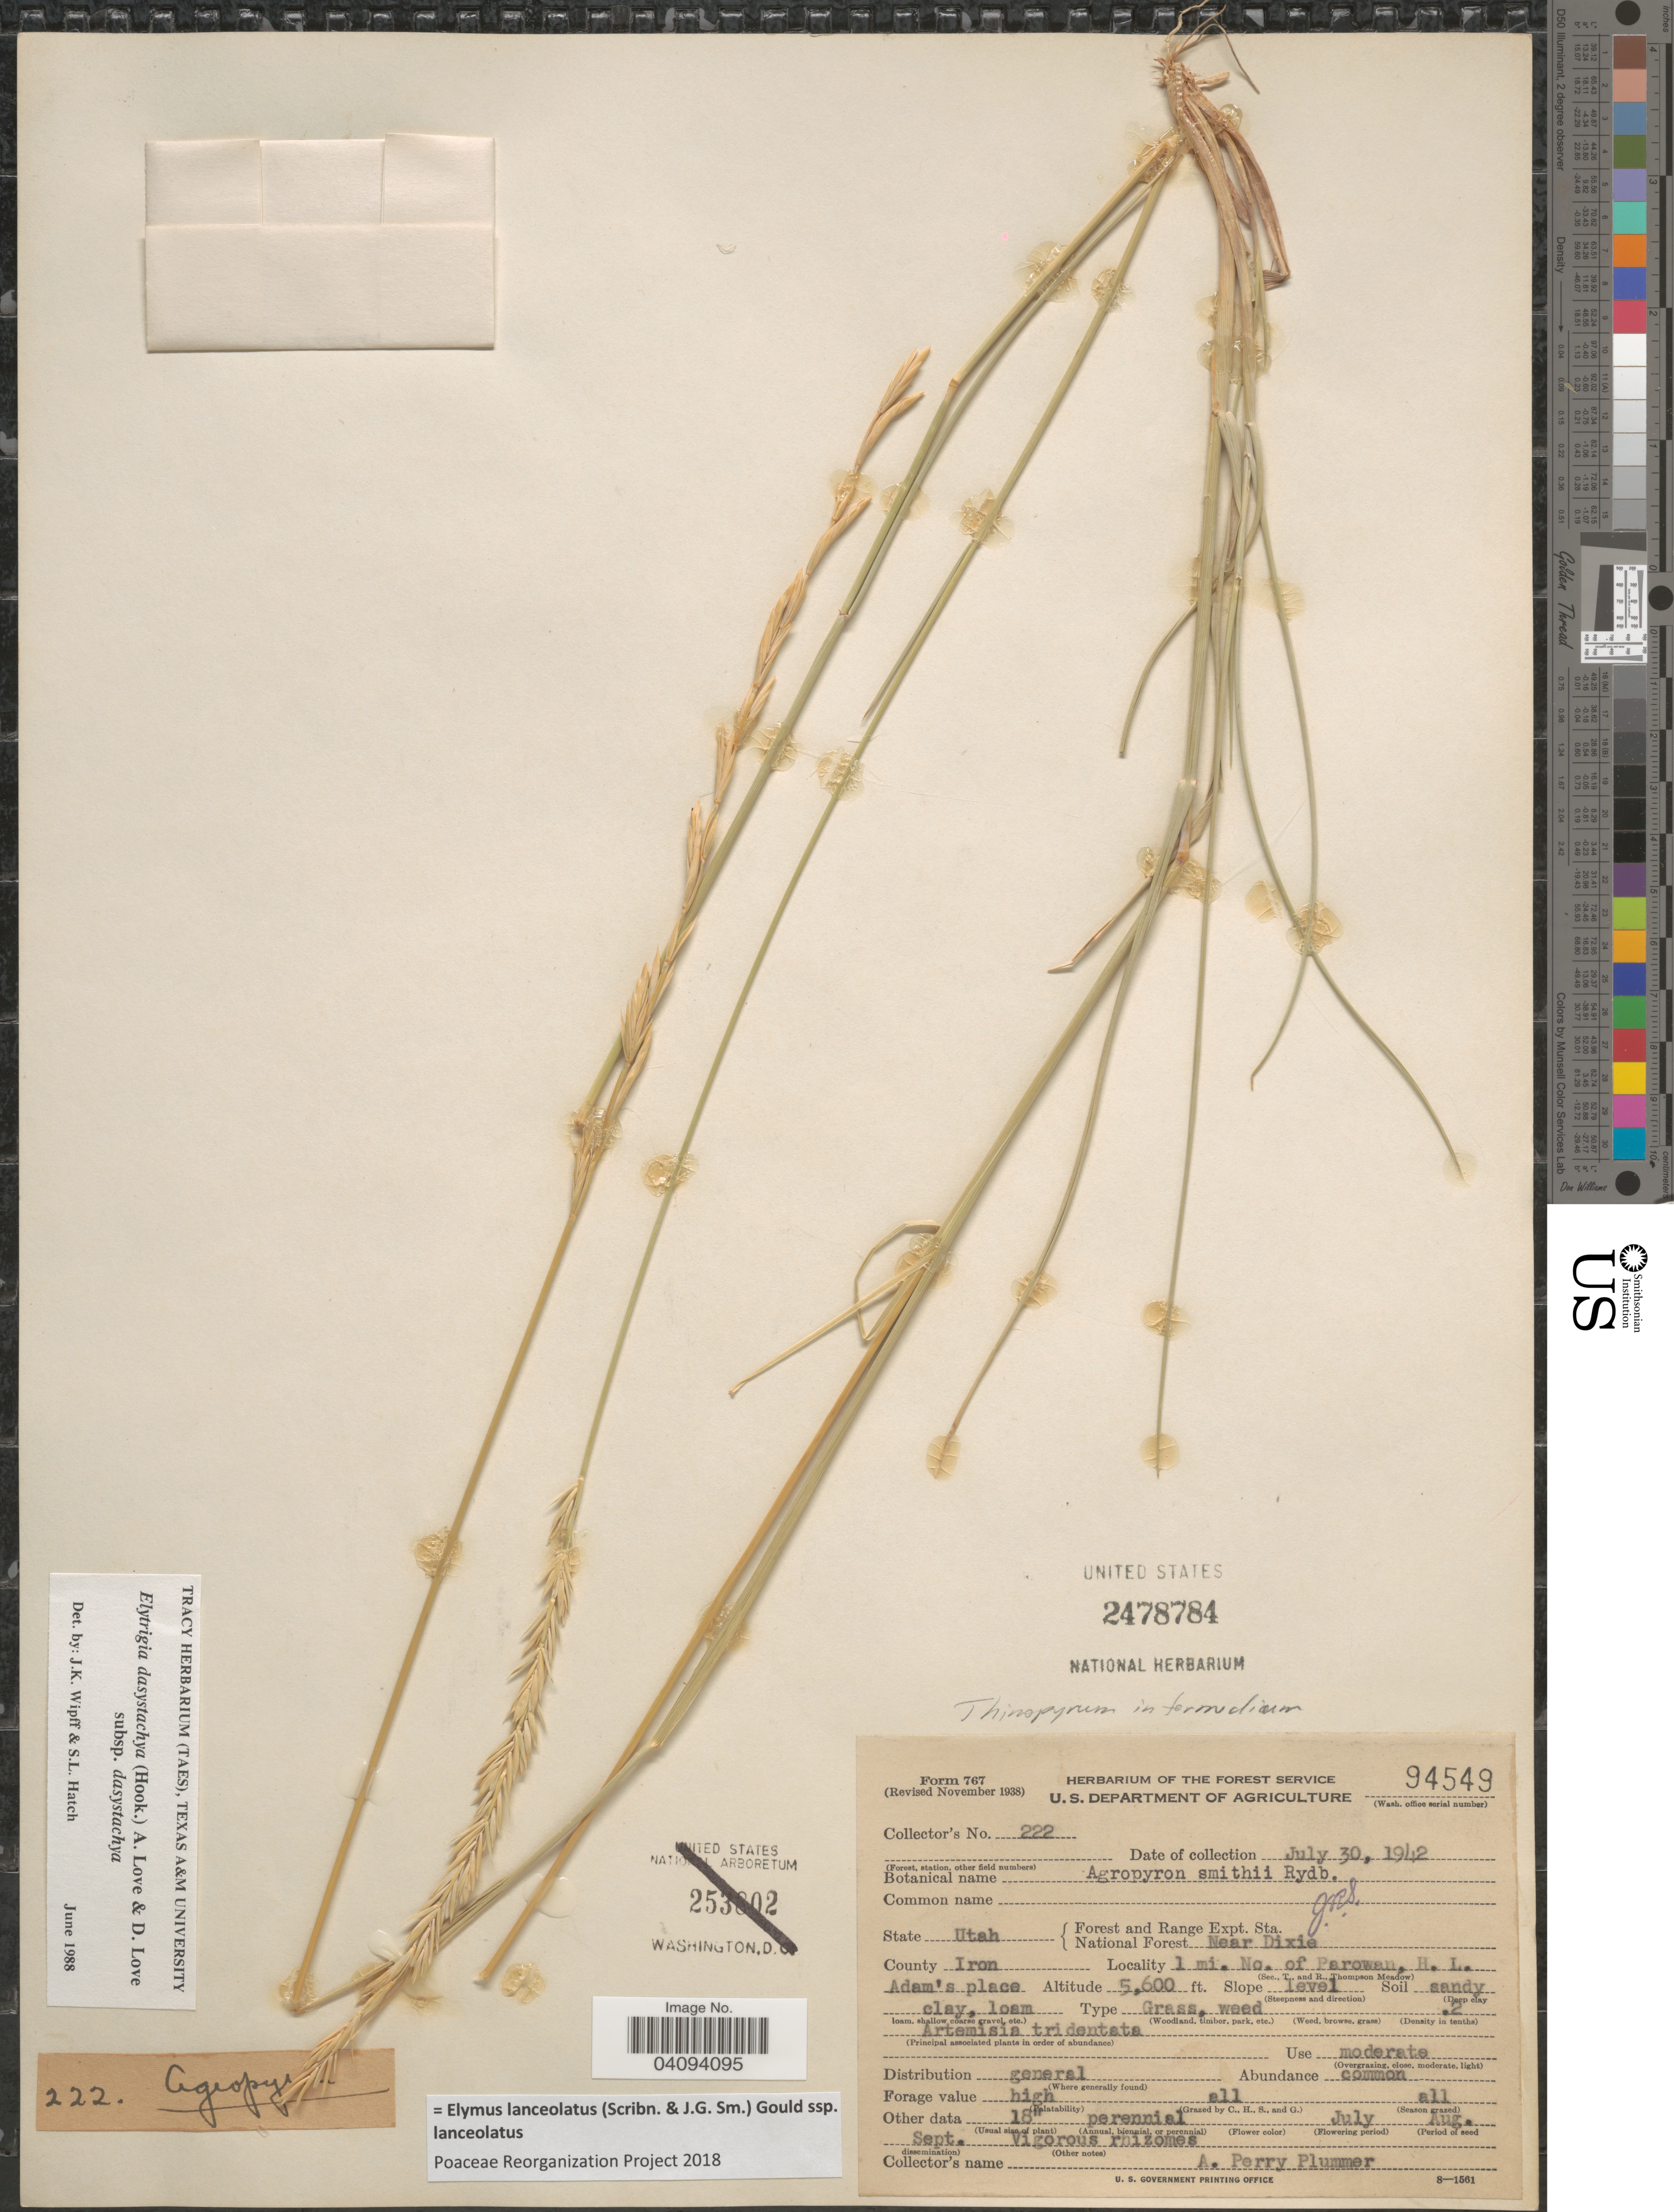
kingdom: Plantae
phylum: Tracheophyta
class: Liliopsida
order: Poales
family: Poaceae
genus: Elymus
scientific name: Elymus lanceolatus subsp. lanceolatus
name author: (Scribn. & J.G. Sm.) Gould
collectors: A. Plummer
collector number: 222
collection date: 1942-07-30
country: United States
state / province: Utah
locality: Forest and Range Expt. Sta. National Forest Near Dixie. County Iron. 1 mi. No. of Parowan, H. L. Adam's place.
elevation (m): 1707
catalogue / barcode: US 2478784